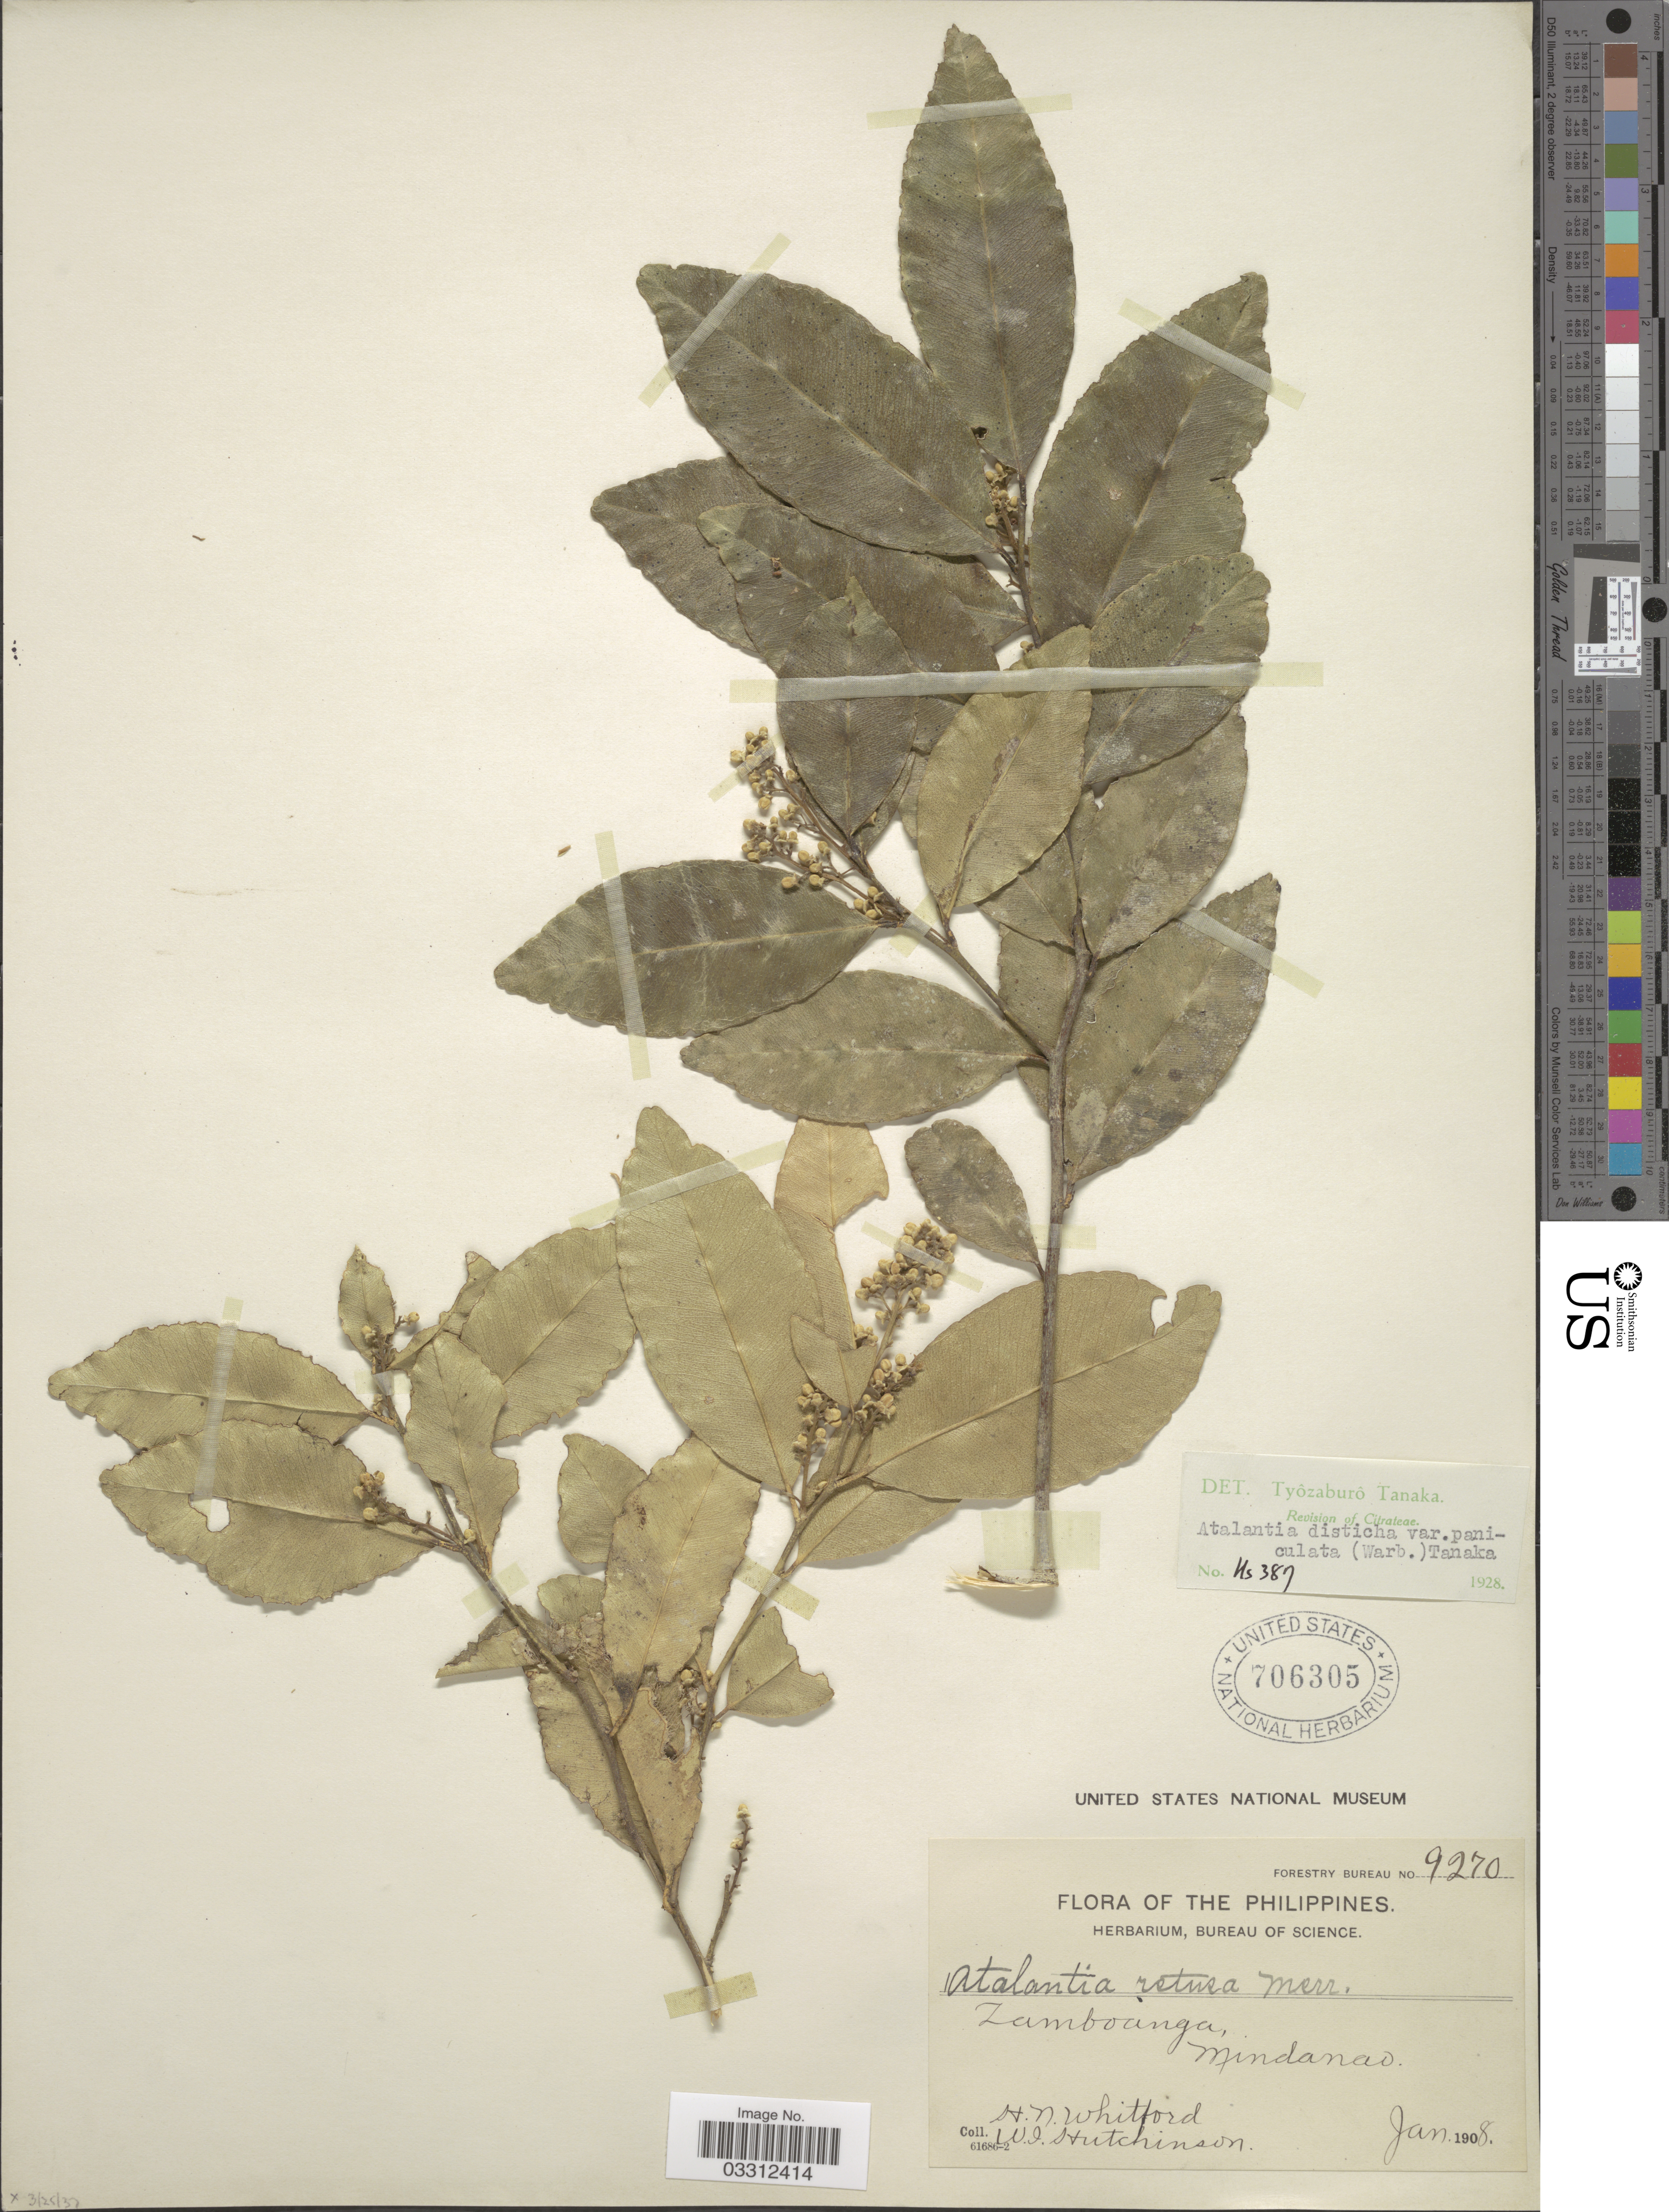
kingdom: Plantae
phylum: Tracheophyta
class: Magnoliopsida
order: Sapindales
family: Rutaceae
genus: Atalantia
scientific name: Atalantia racemosa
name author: Wight ex Hook.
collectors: H. N. Whitford & W. J. Hutchinson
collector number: Forestry Bureau 9270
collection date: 1908-01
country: Philippines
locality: Zamboanga, Mindanao.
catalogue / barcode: US 706305